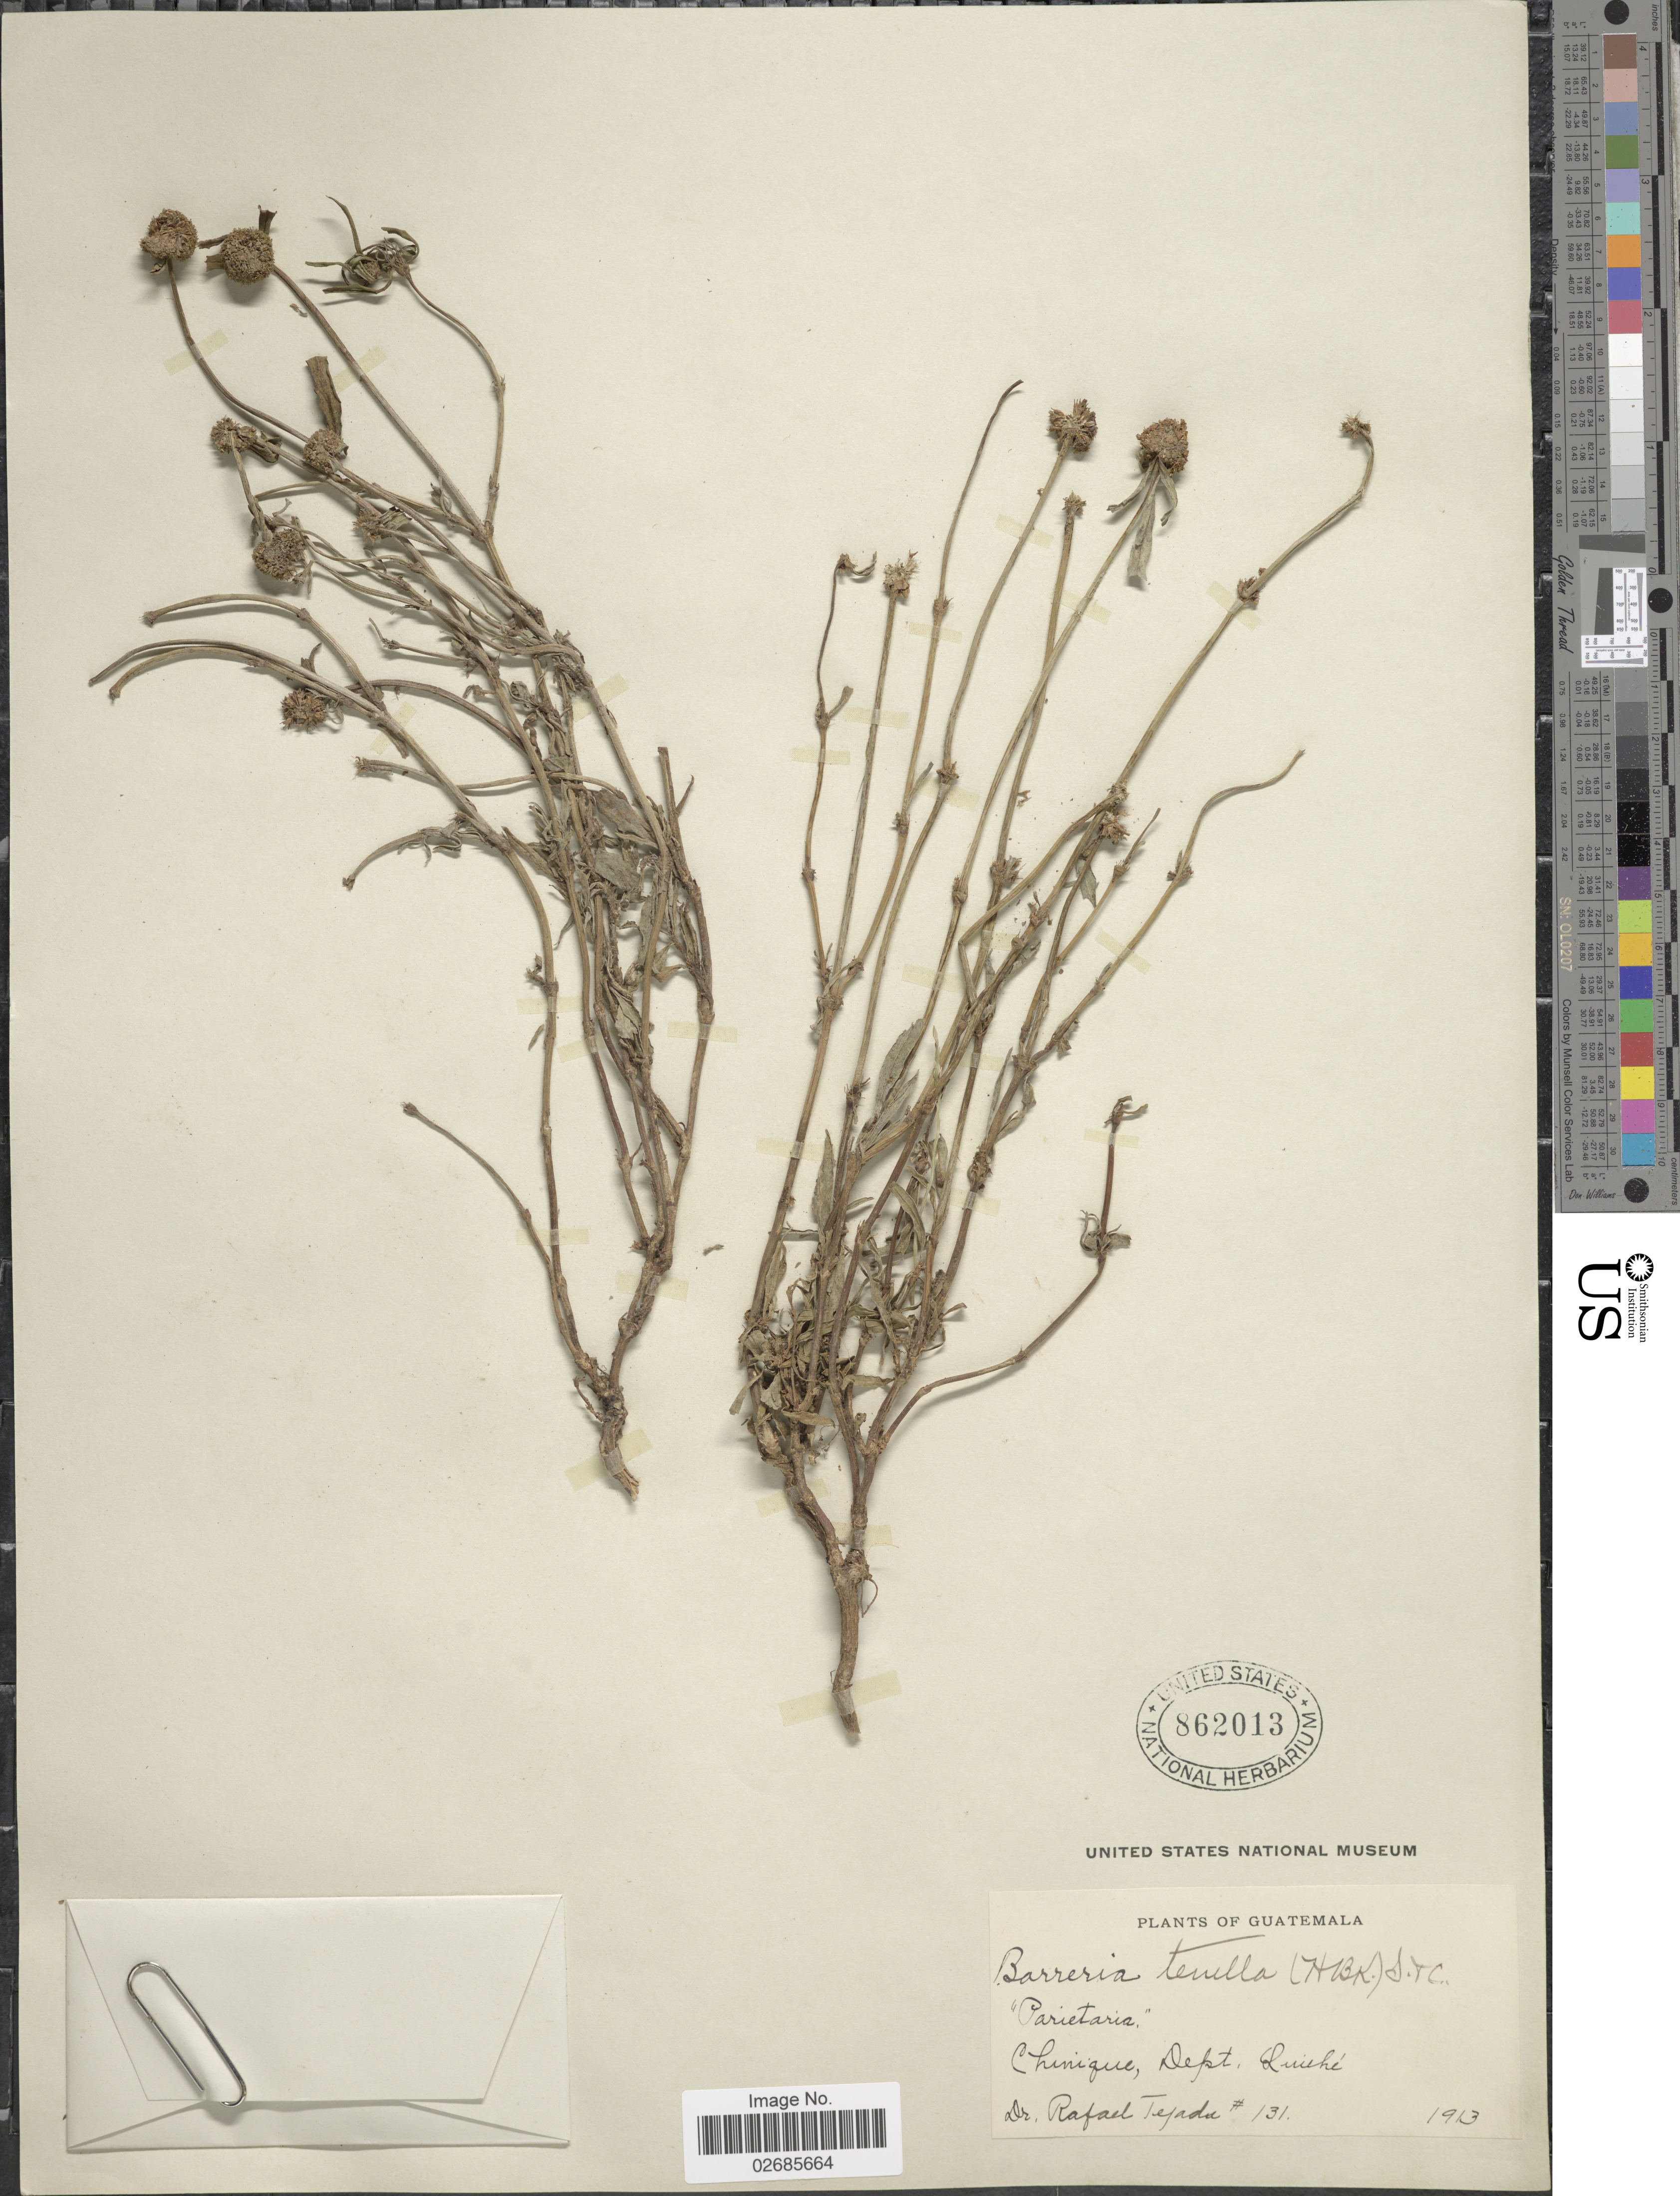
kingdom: Plantae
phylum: Tracheophyta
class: Magnoliopsida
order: Gentianales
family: Rubiaceae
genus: Borreria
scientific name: Borreria suaveolens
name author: G. Mey.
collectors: R. Tejada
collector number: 131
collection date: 1913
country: Guatemala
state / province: El Quiché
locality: Chinique, Dept. Quiché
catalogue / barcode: US 862013